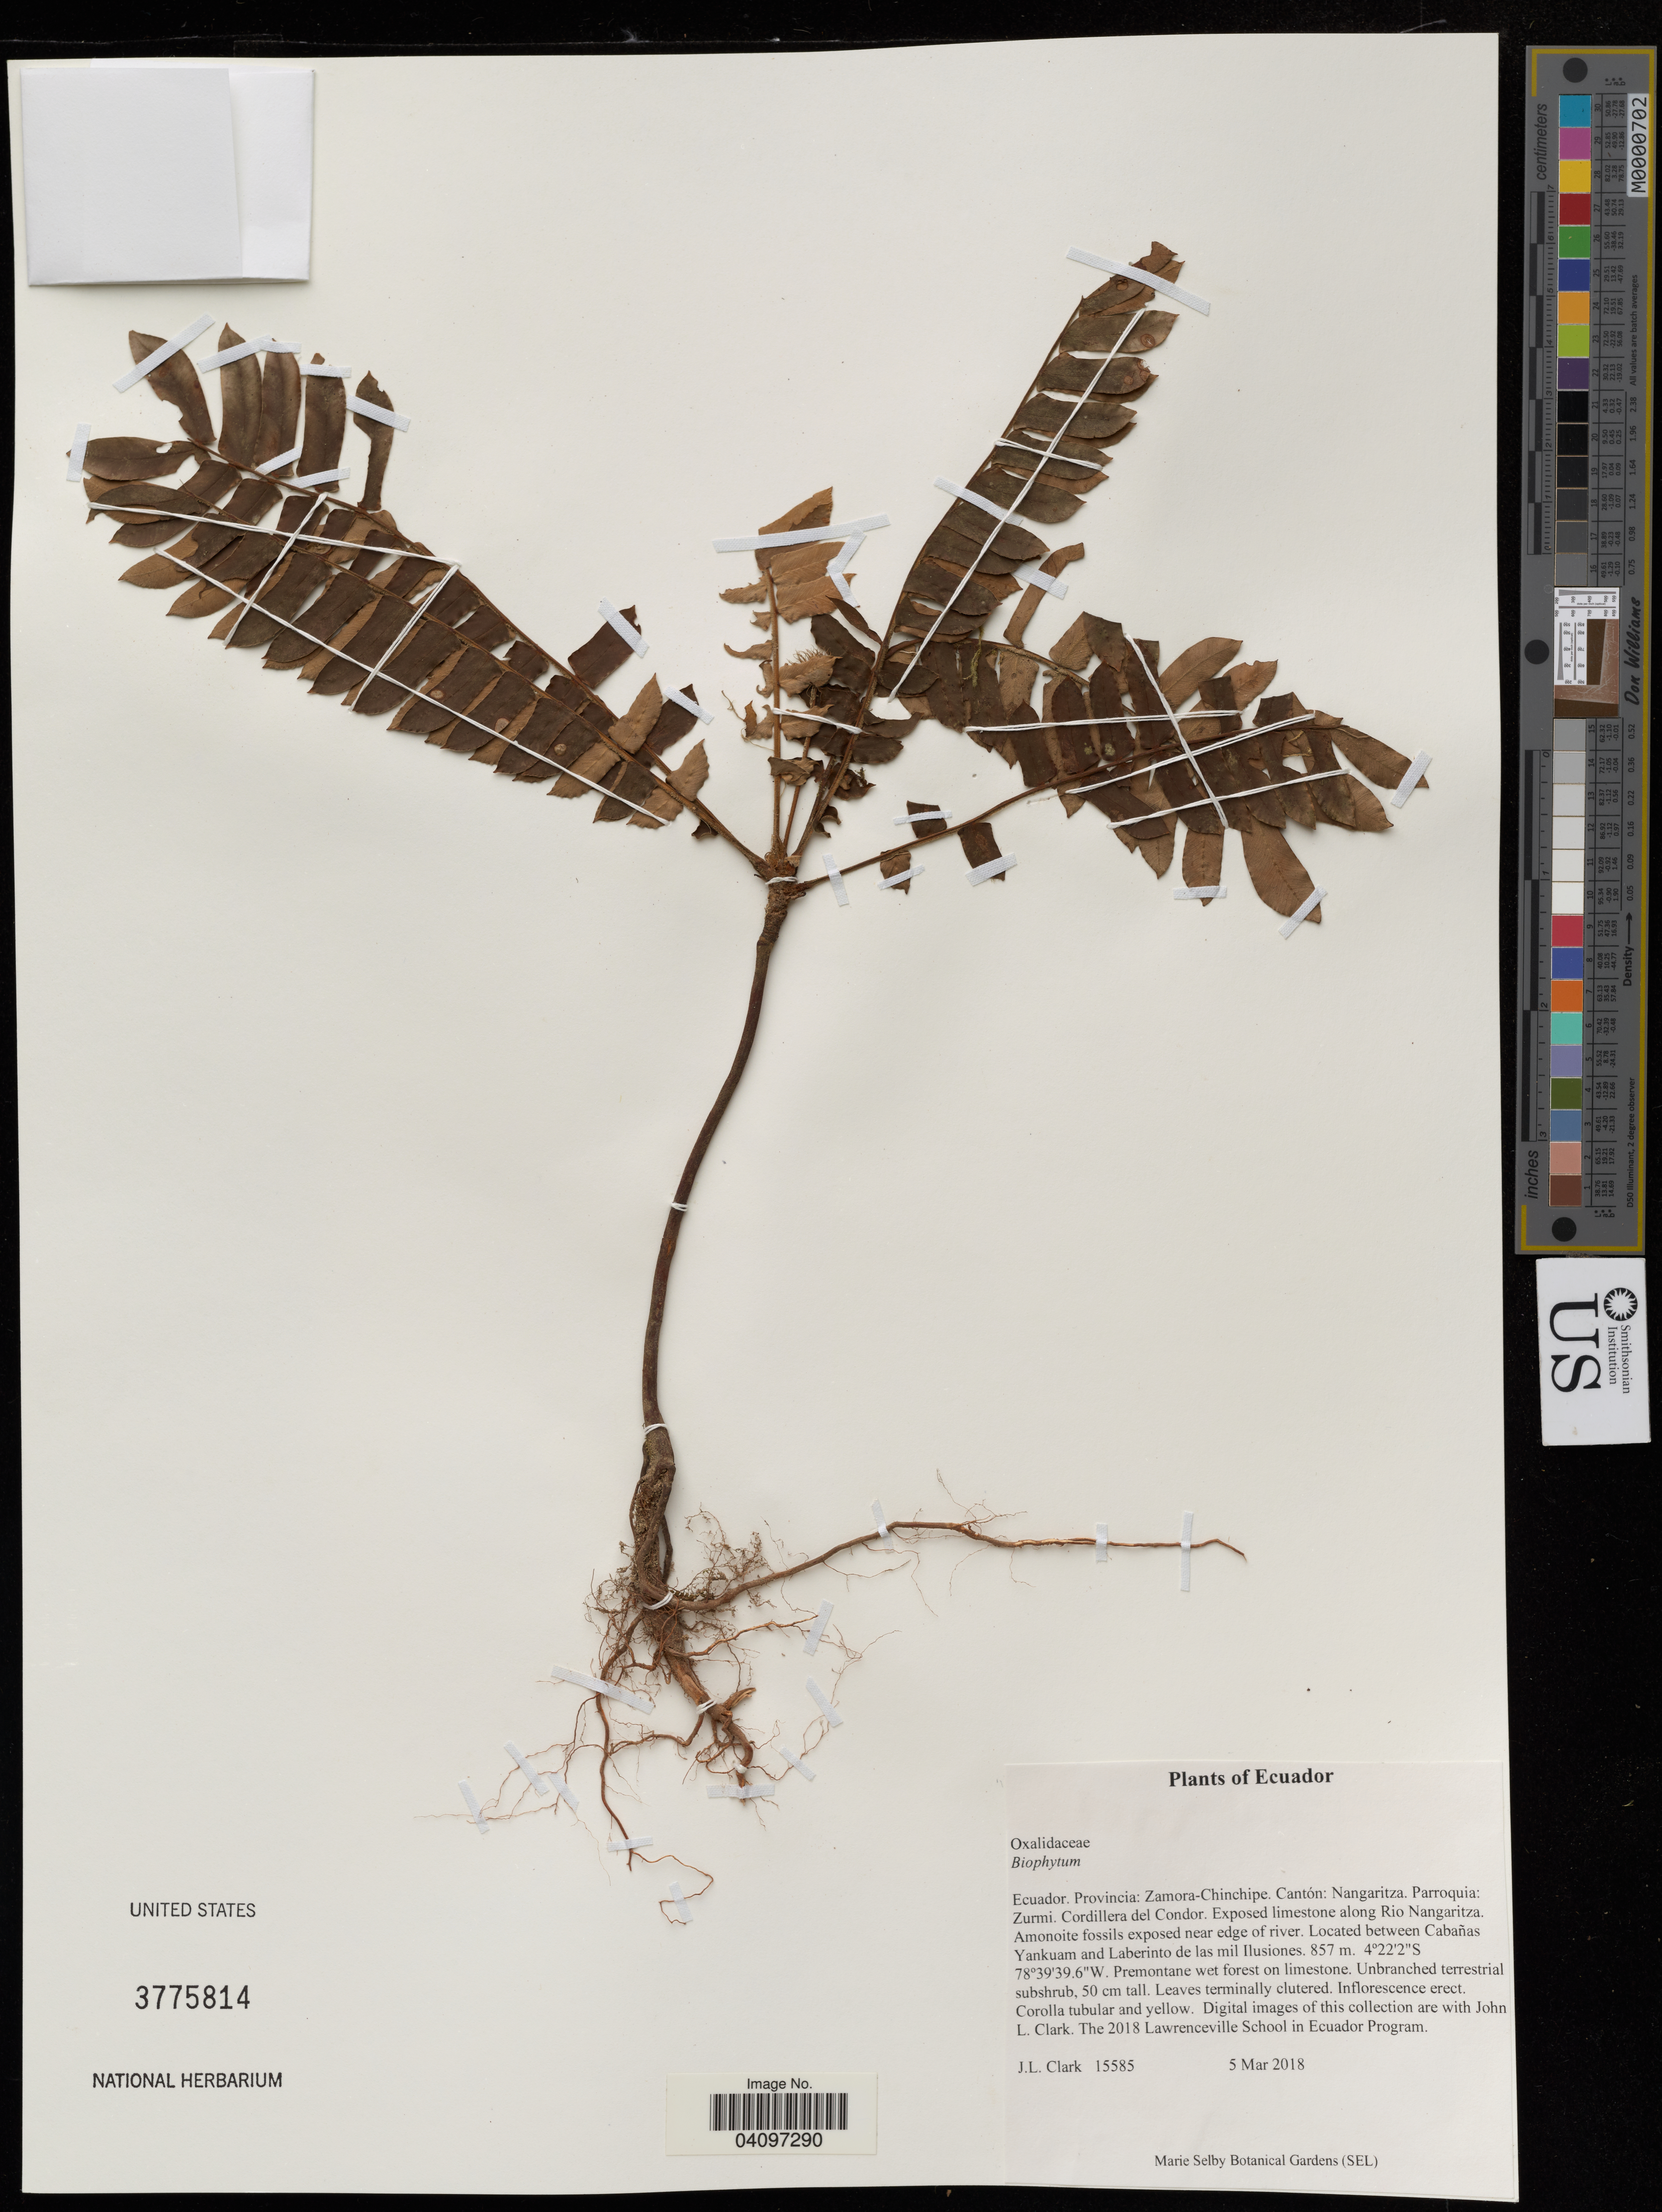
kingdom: Plantae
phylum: Tracheophyta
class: Magnoliopsida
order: Oxalidales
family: Oxalidaceae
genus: Biophytum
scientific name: Biophytum sp.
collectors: J. Clark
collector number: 15585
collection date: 2018-03-05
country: Ecuador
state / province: Zamora-Chinchipe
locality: Cantón: Nangaritza, Parroquia: Zurmi, Cordillera del Condro, Exposed limestone along Rio Nangaritza.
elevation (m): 857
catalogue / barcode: US 3775814